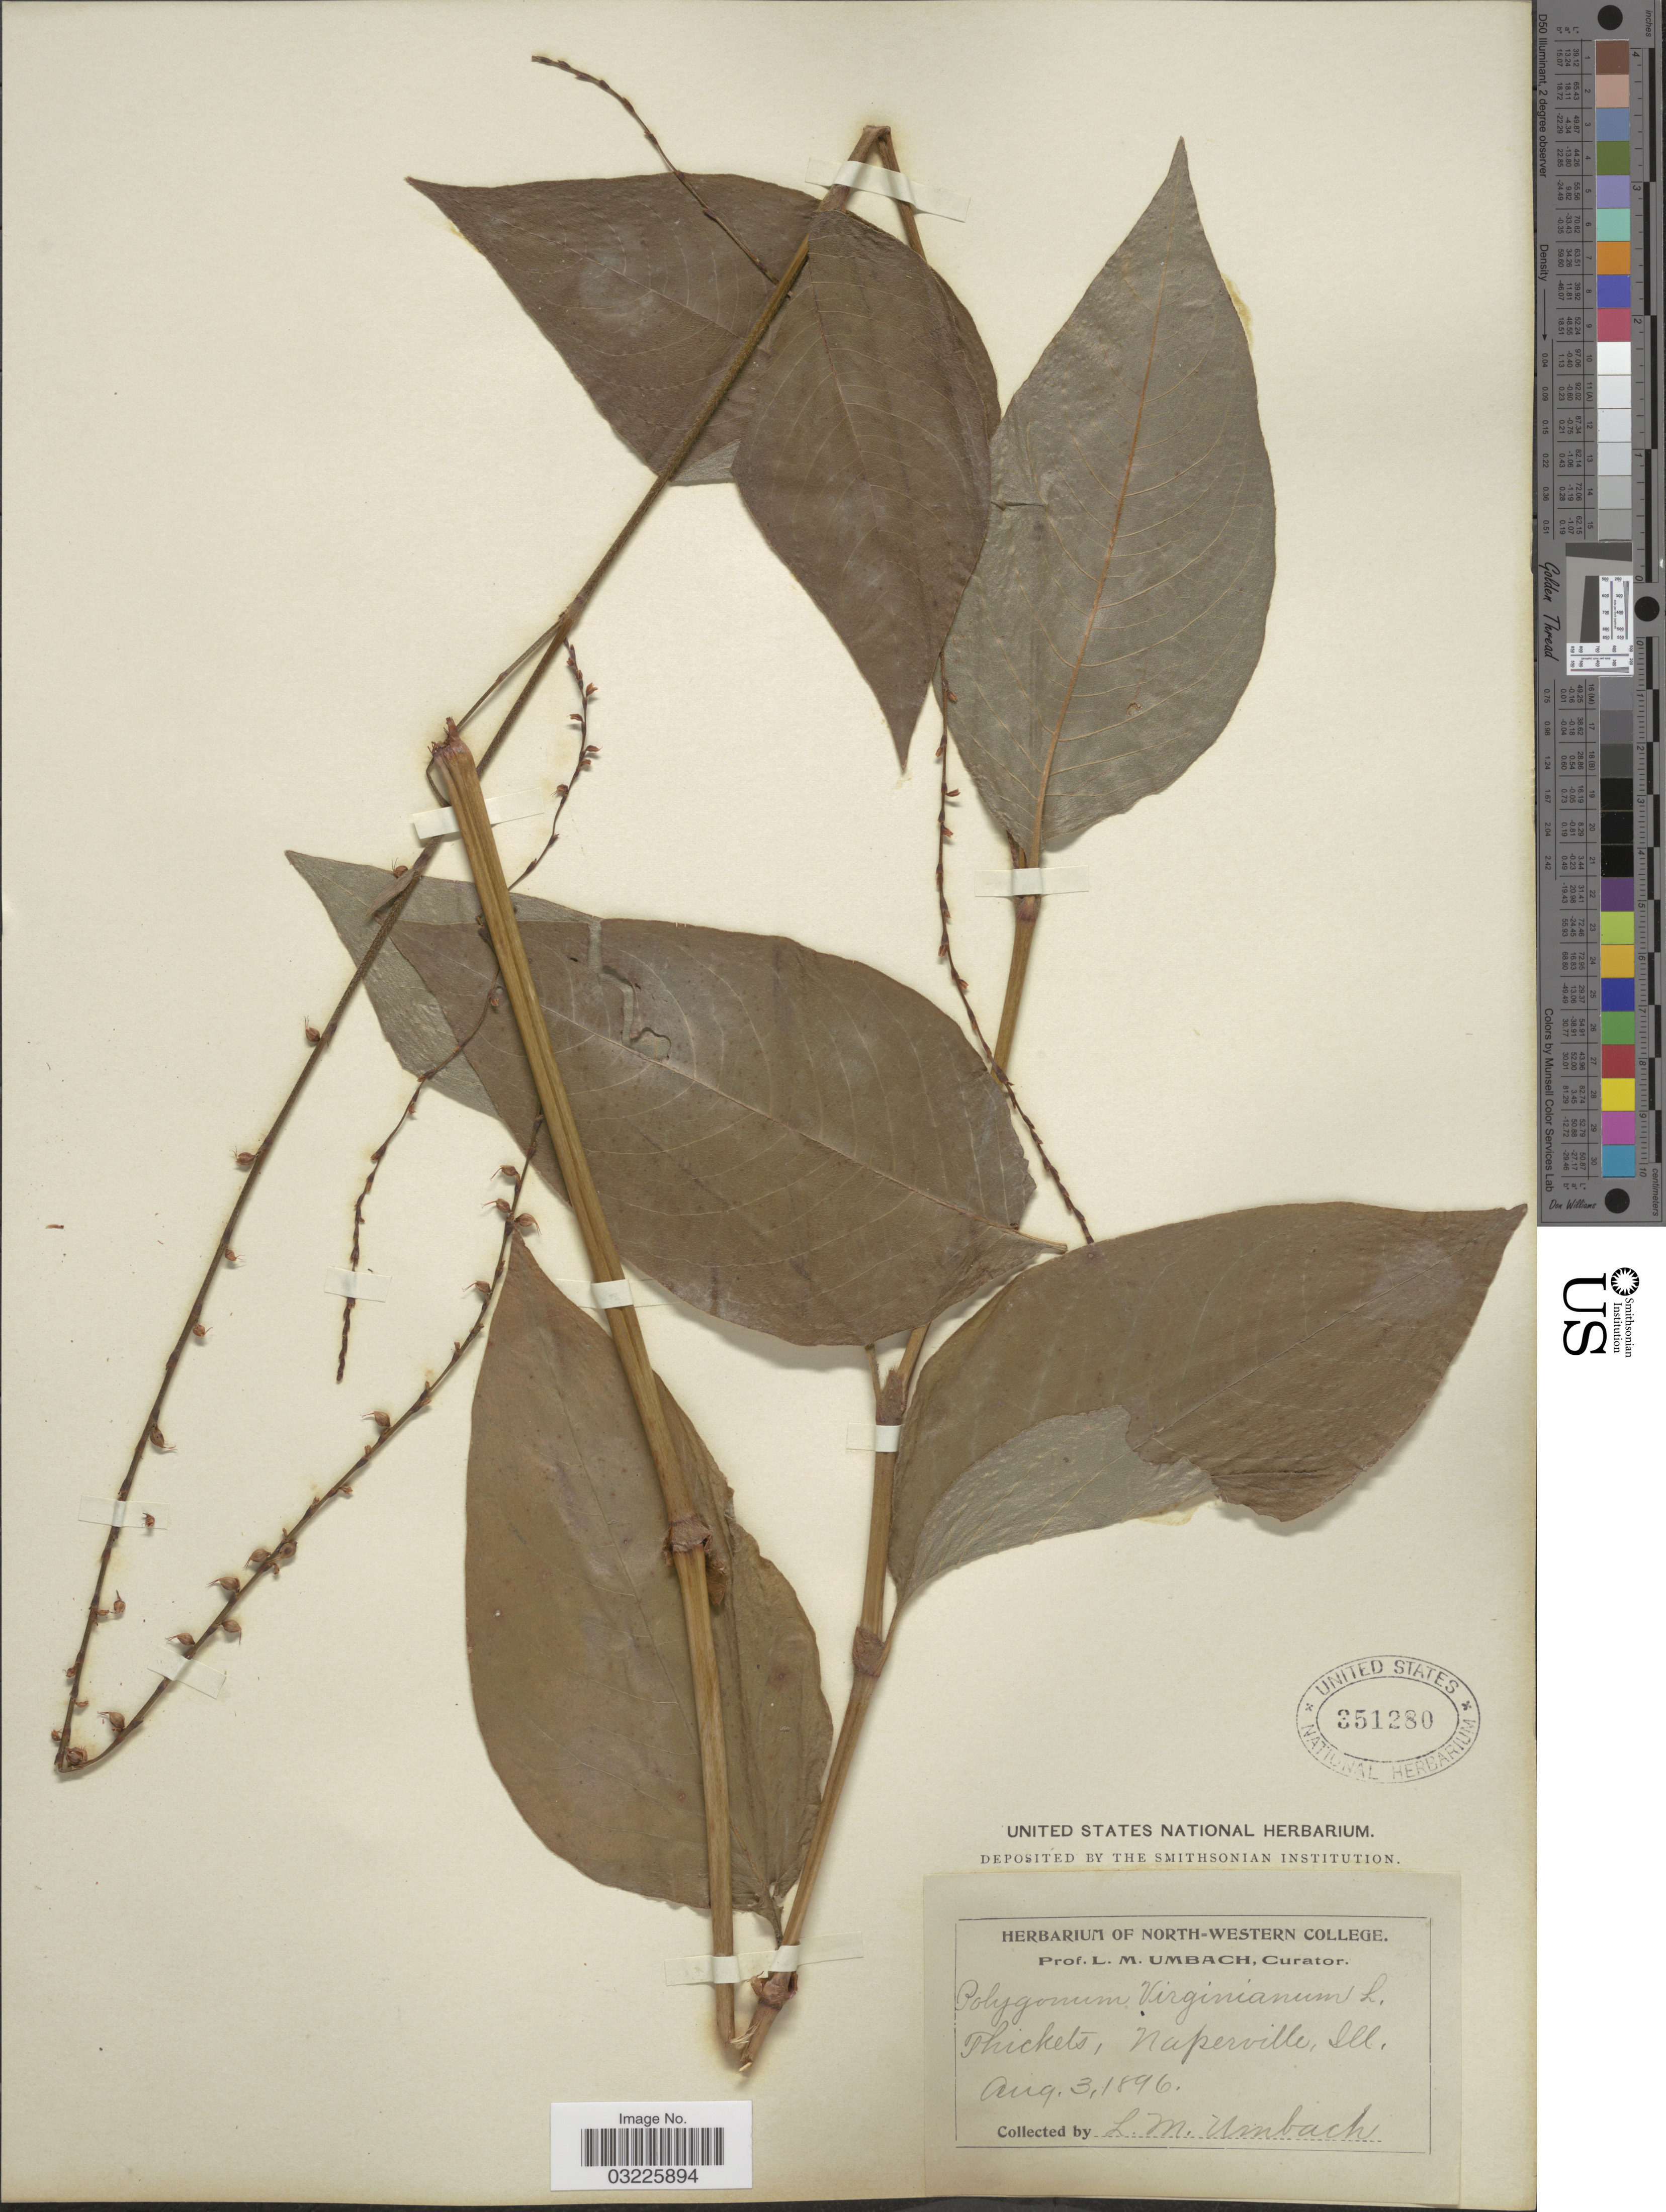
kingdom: Plantae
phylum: Tracheophyta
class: Magnoliopsida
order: Caryophyllales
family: Polygonaceae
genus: Persicaria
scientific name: Persicaria virginiana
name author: (L.) Gaertn.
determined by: Atha, D. E.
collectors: L. M. Umbach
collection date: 1896-08-03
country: United States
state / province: Illinois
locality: Naperville.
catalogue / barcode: US 351280